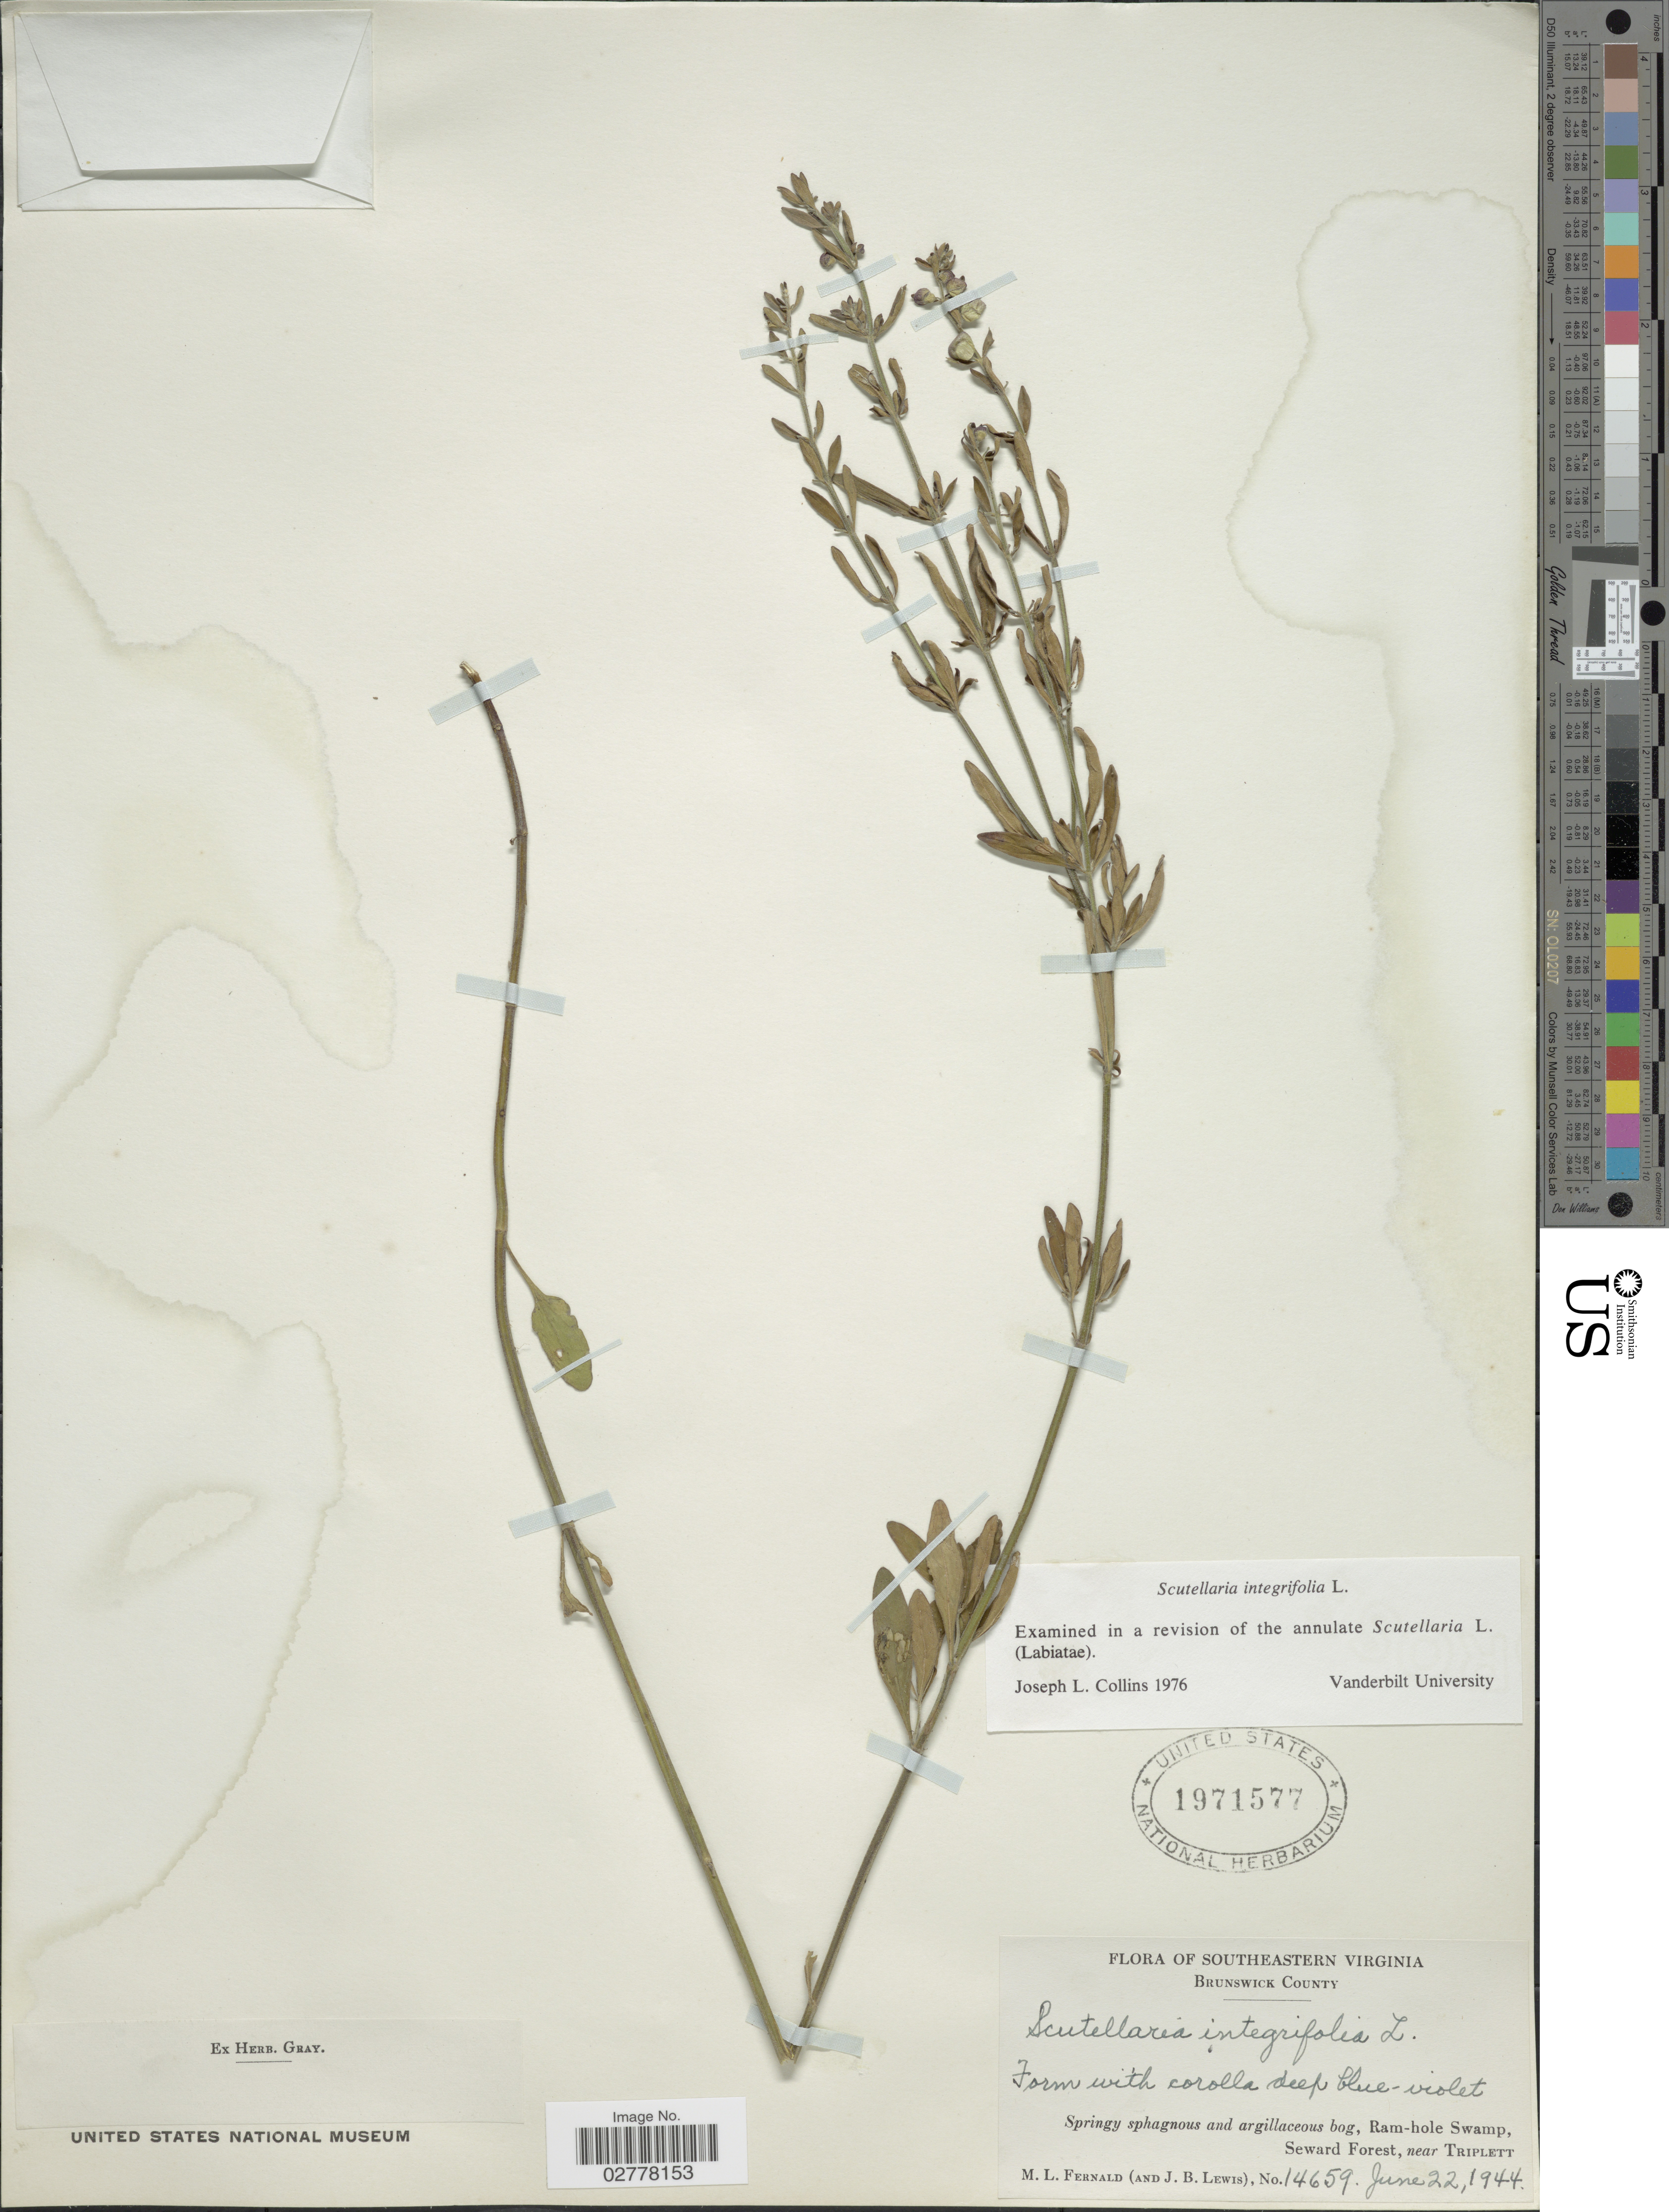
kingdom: Plantae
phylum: Tracheophyta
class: Magnoliopsida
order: Lamiales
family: Lamiaceae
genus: Scutellaria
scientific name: Scutellaria integrifolia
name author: L.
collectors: M. L. Fernald & J. B. Lewis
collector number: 14659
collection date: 1944-06-22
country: United States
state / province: Virginia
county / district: Brunswick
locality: Southeastern Virginia. Brunswick County. Springy sphagnous and argillaceous bog, Ram-hole Swamp, Seward Forest, near Triplett.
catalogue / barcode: US 1971577